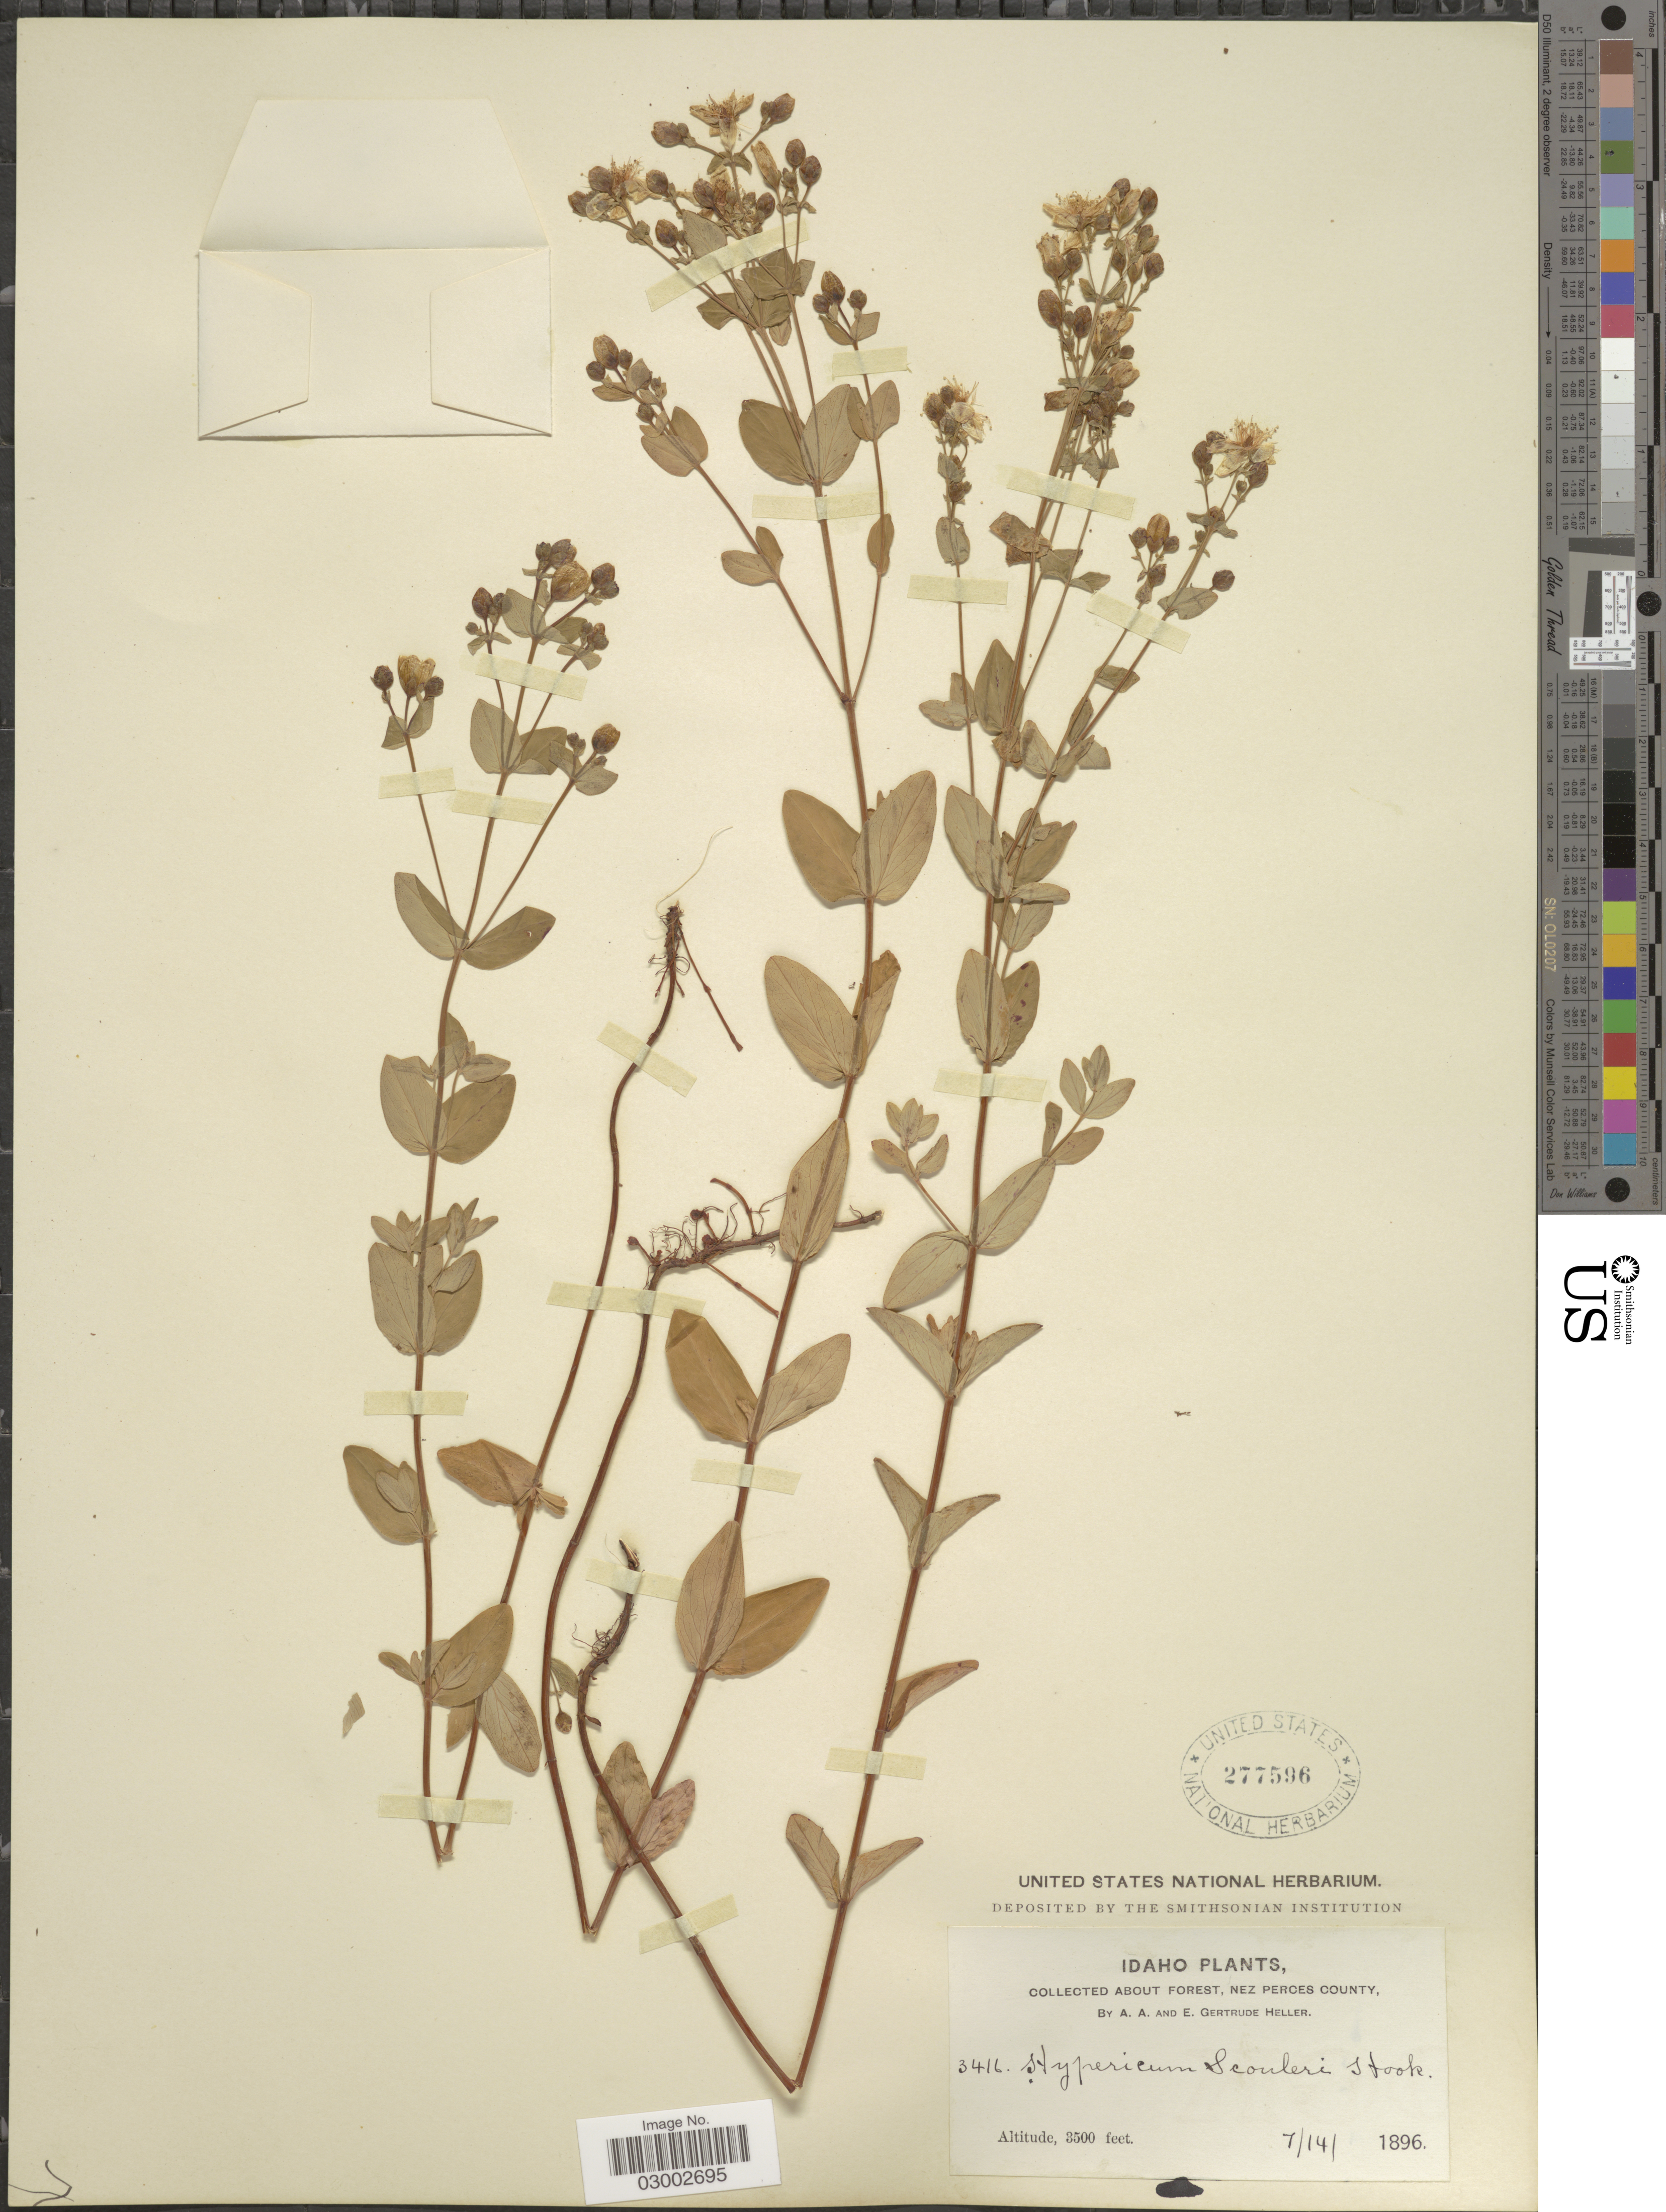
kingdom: Plantae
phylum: Tracheophyta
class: Magnoliopsida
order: Malpighiales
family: Hypericaceae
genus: Hypericum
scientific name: Hypericum scouleri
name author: Hook.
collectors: A. A. Heller & E. G. Heller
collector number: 3416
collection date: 1896-07-14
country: United States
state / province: Idaho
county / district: Nez Perce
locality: About forest.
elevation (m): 1067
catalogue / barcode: US 277596